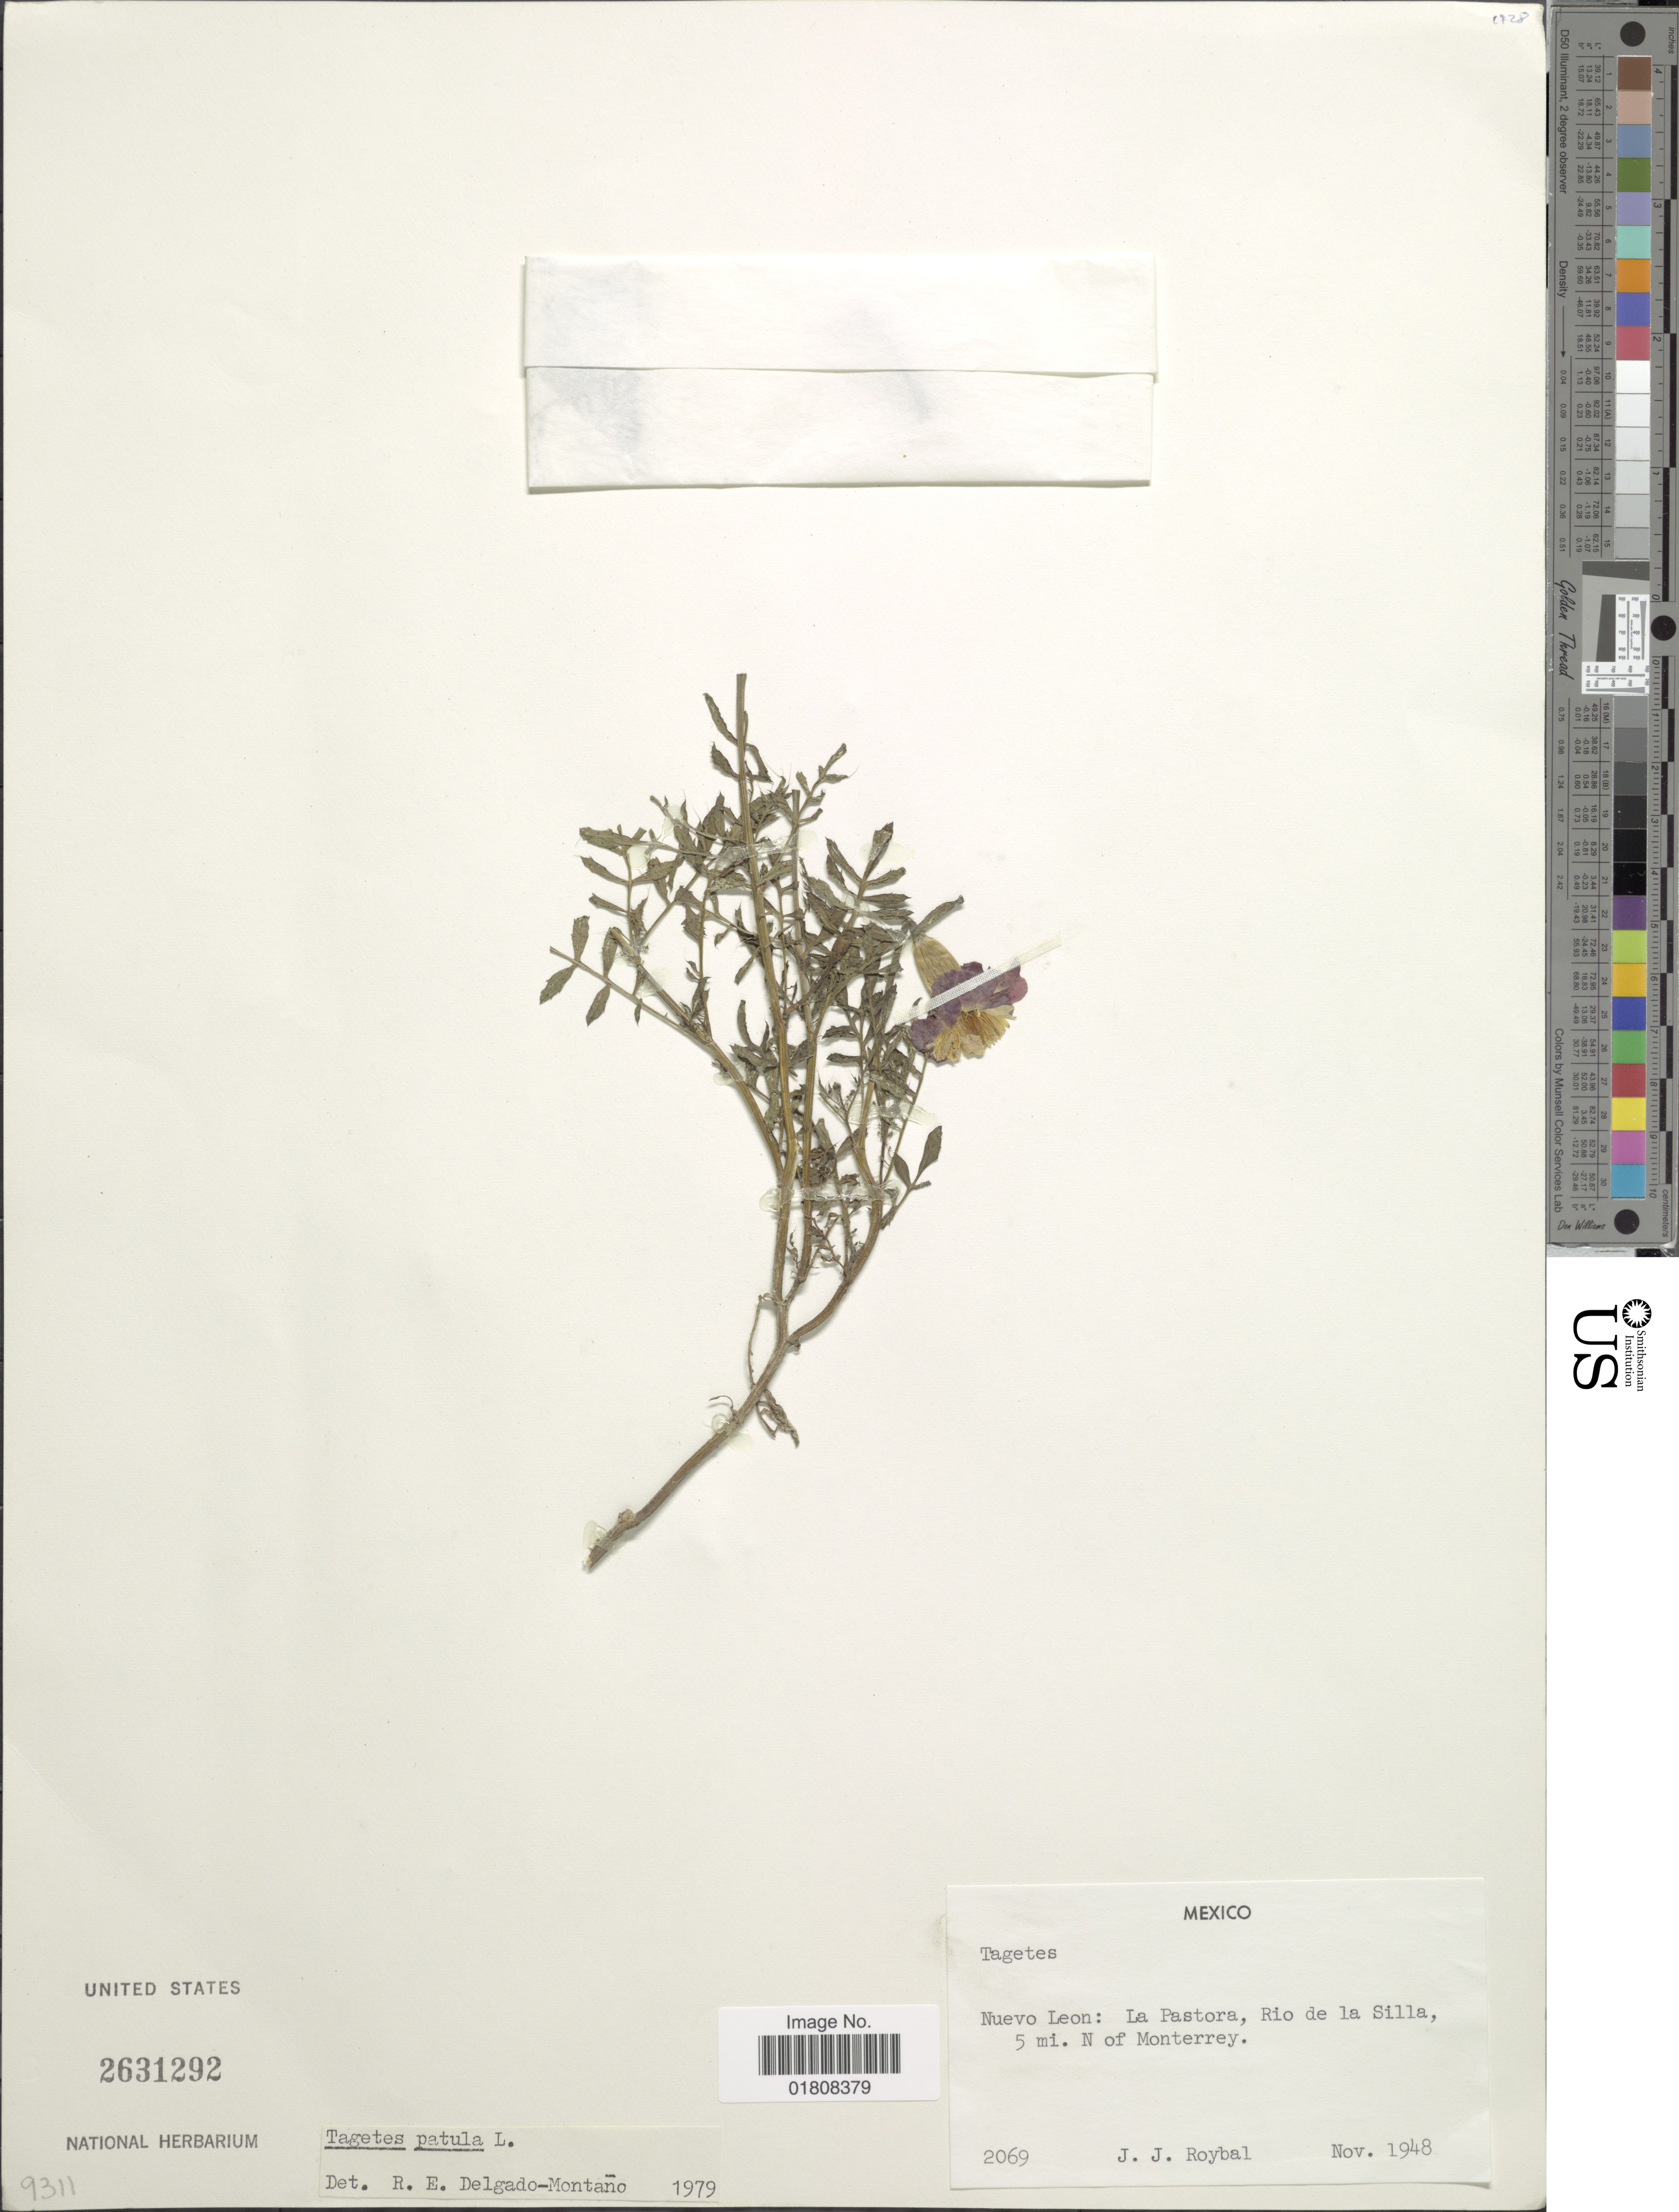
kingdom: Plantae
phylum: Tracheophyta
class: Magnoliopsida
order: Asterales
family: Asteraceae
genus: Tagetes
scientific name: Tagetes patula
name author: L.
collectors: J. J. Roybal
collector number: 2069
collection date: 1948-11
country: Mexico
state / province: Nuevo León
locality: La Pastora, Rio de la Silla, 5 mi N of Monterrey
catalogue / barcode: US 2631292